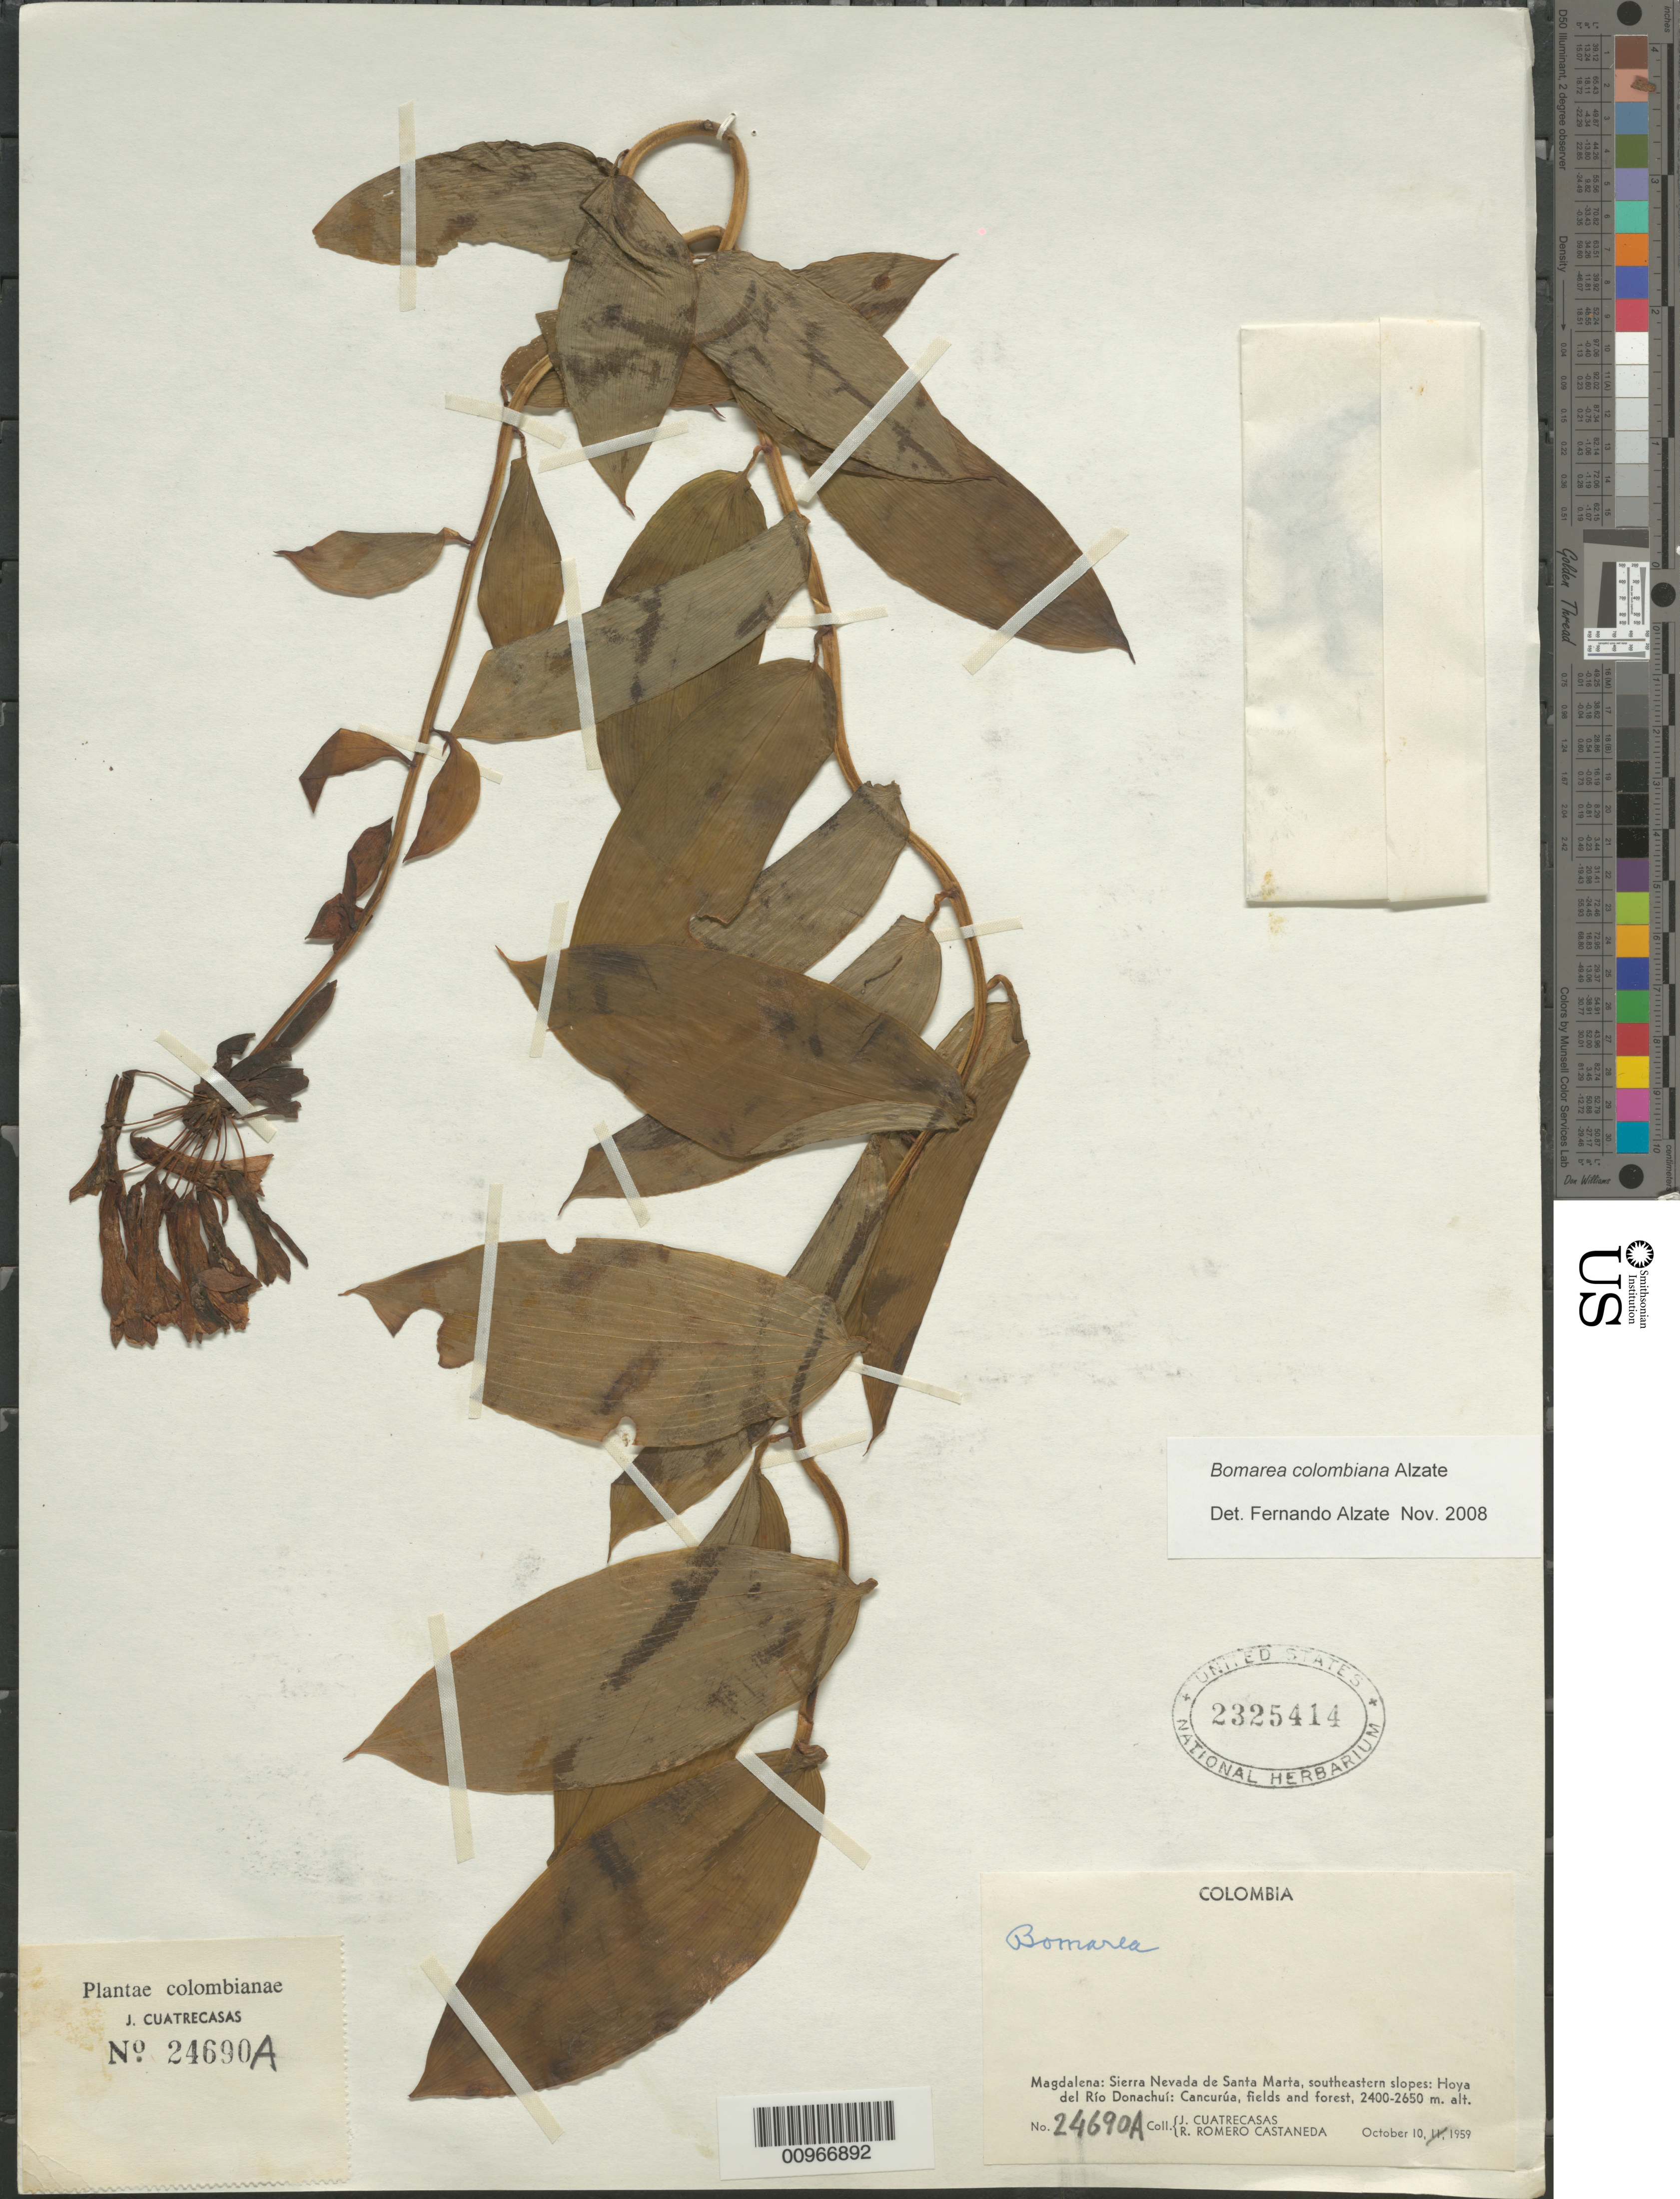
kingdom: Plantae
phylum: Tracheophyta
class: Liliopsida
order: Liliales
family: Alstroemeriaceae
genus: Bomarea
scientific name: Bomarea colombiana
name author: Alzate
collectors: J. Cuatrecasas & R. Romero Castañeda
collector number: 24690A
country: Colombia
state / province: Magdalena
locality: Sierra Nevada de Santa Marta, hoya del Rio Donachui, Cancurua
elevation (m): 2400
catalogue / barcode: US 2325414